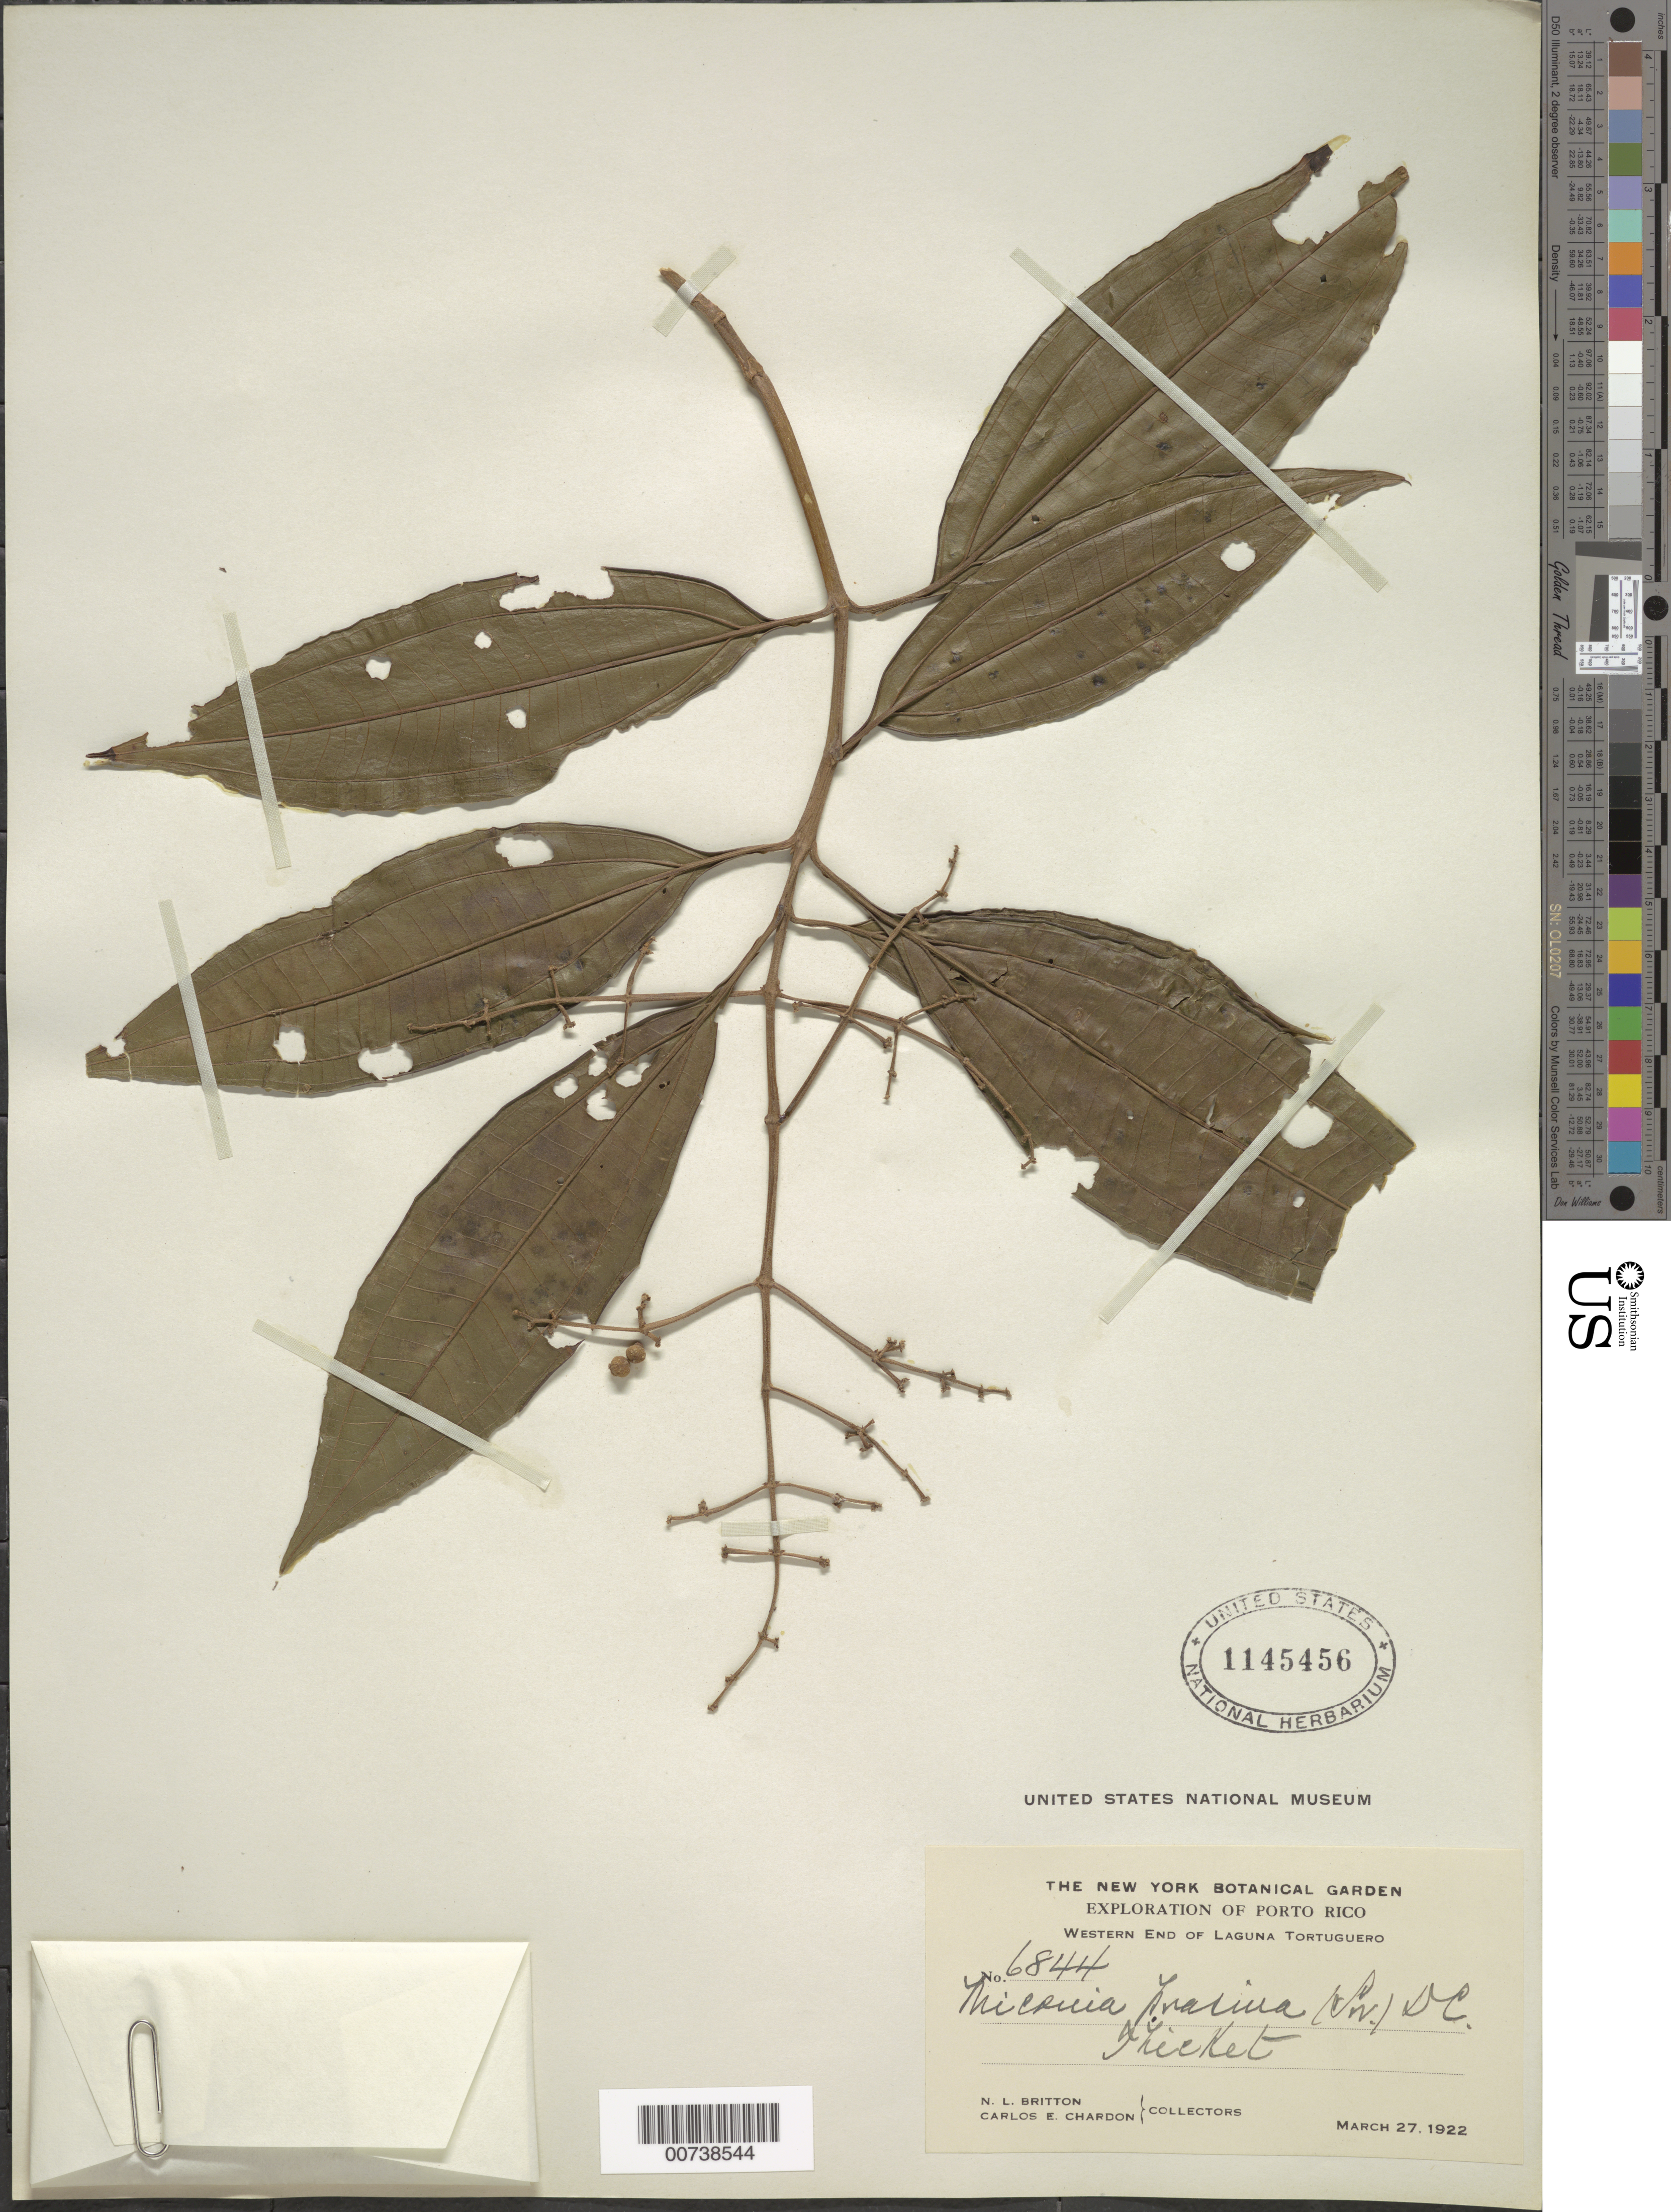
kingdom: Plantae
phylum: Tracheophyta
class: Magnoliopsida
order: Myrtales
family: Melastomataceae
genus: Miconia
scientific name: Miconia prasina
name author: (Sw.) DC.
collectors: N. Britton & C. E. Chardón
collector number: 6844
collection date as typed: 27 Mar 1922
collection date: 1922-03-27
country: Puerto Rico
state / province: Manatí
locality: Western end of Laguna Tortuguero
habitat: Thicket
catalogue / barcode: US 1145456